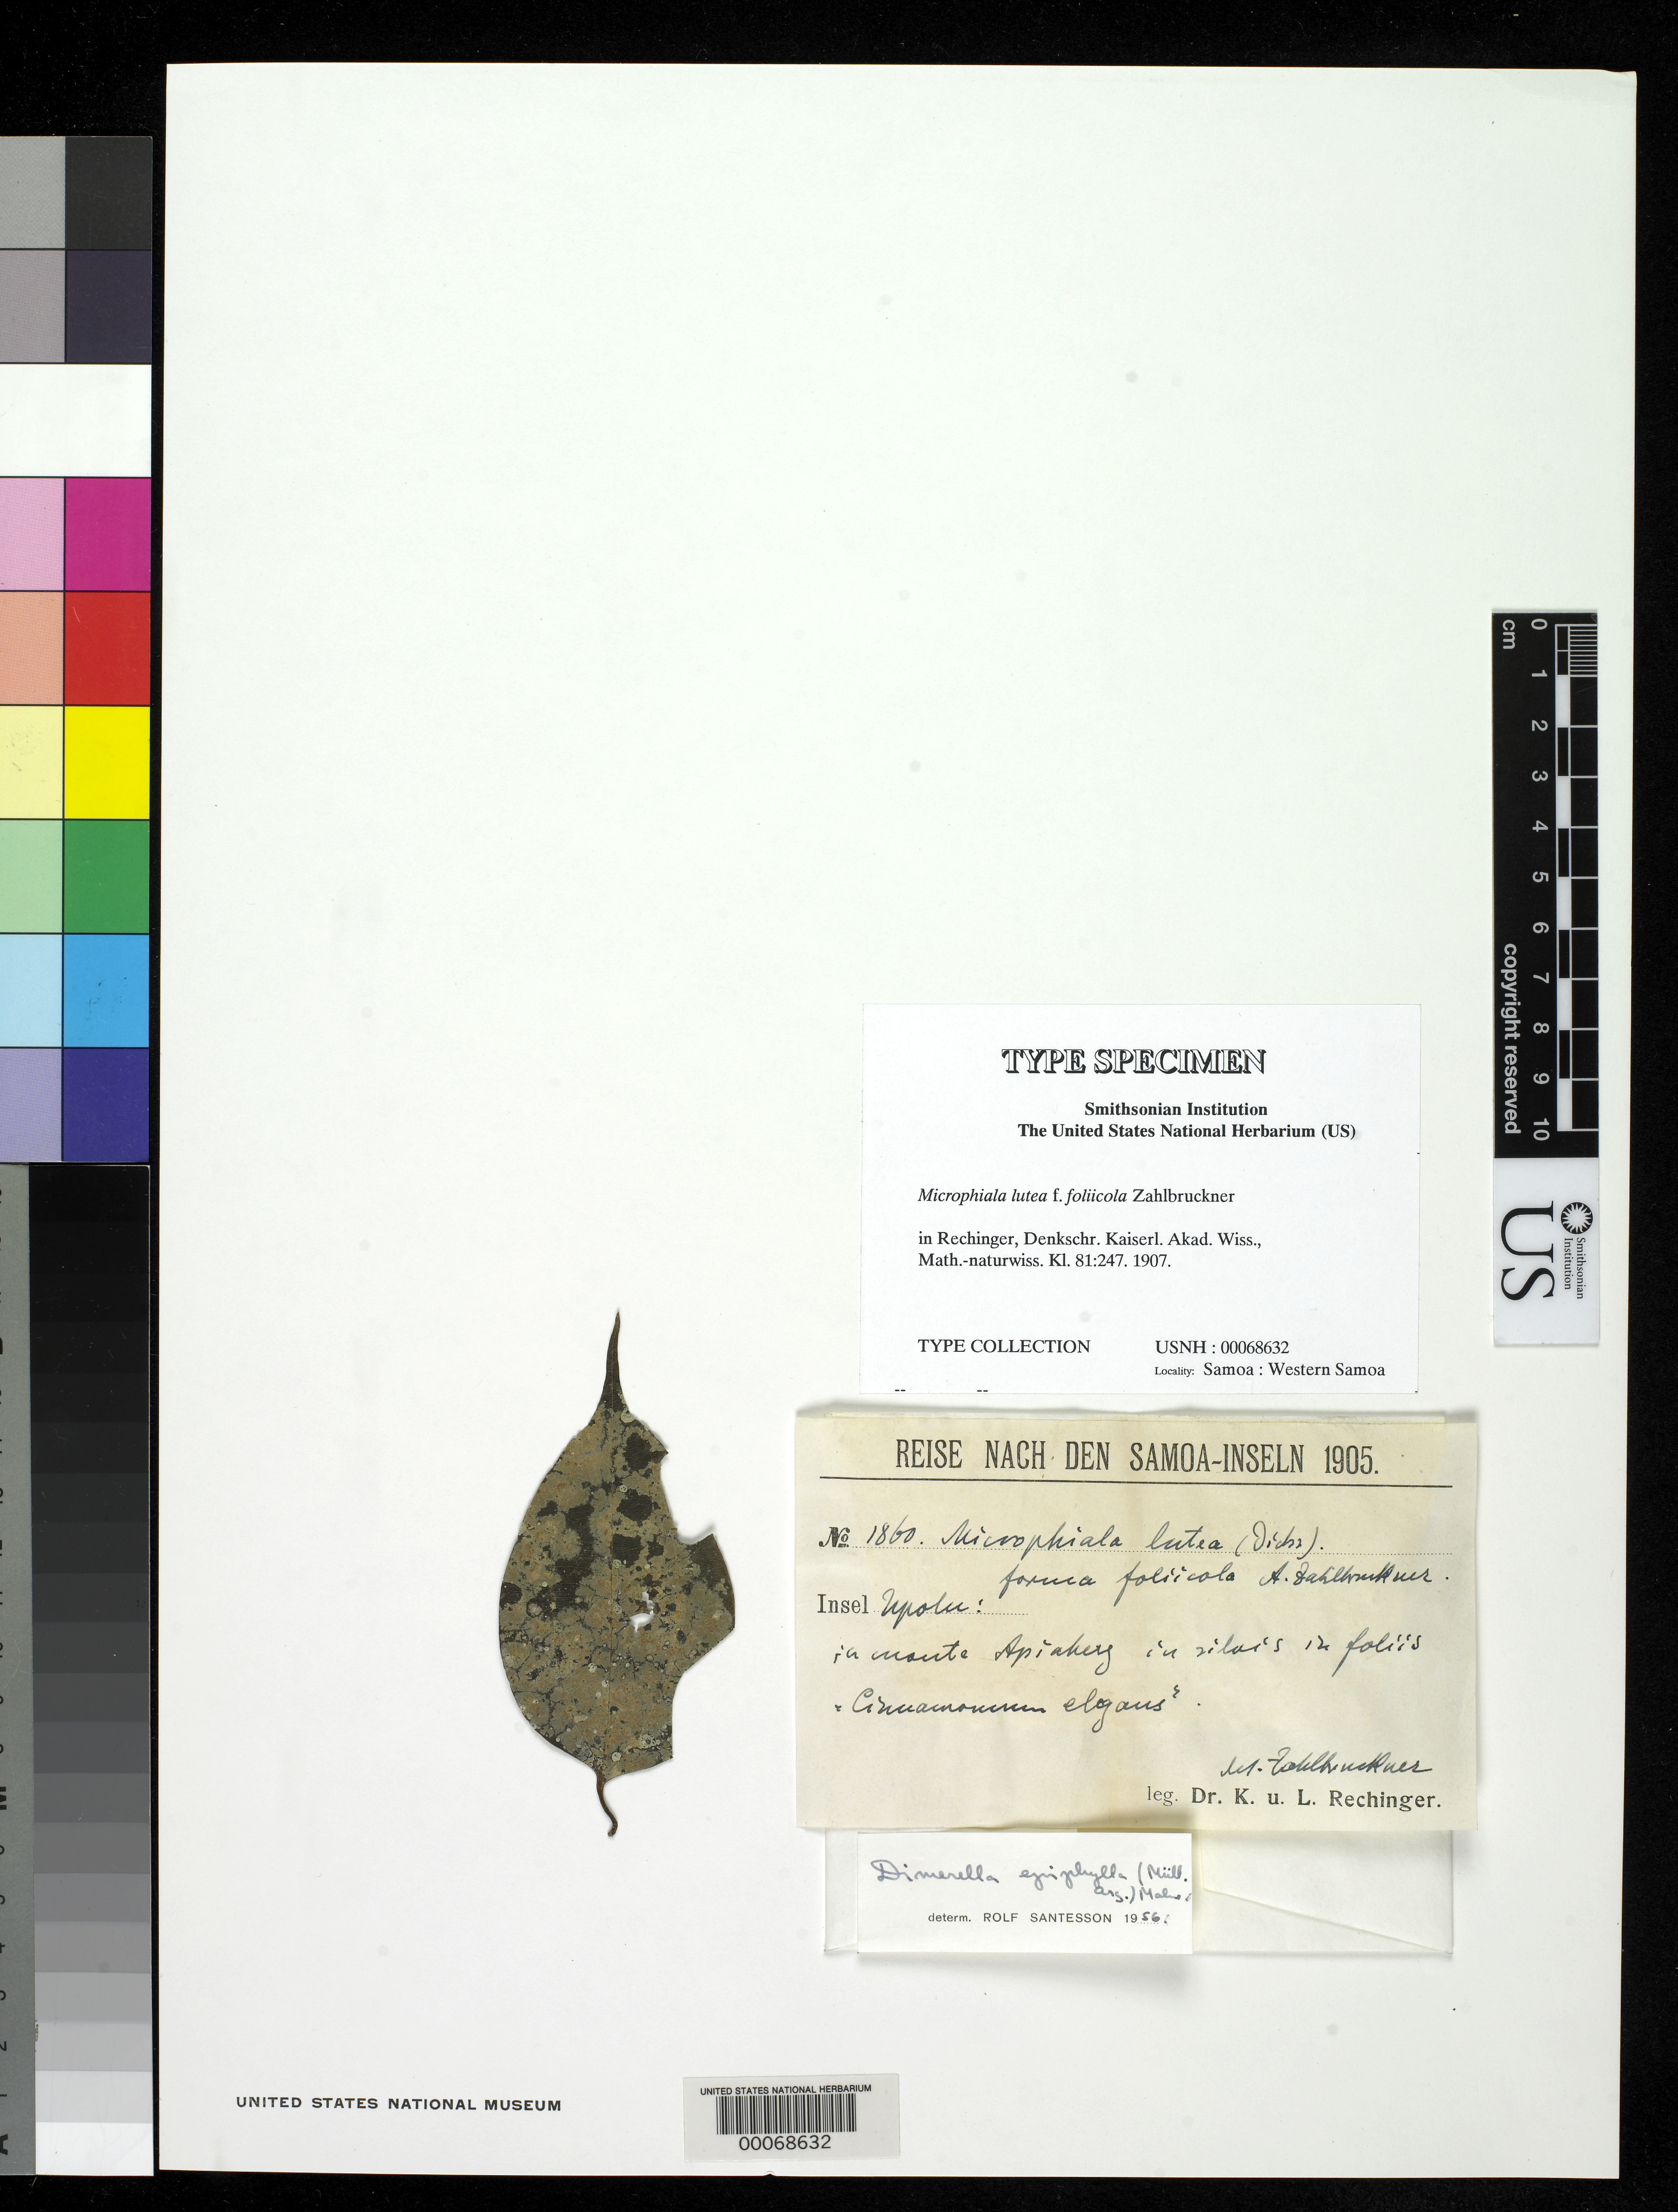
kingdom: Fungi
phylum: Ascomycota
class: Lecanoromycetes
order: Ostropales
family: Coenogoniaceae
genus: Microphiale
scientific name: Microphiale lutea f. foliicola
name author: Zahlbr. in Rech.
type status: Type Collection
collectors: K. H. Rechinger & L. Rechinger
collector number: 1860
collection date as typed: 1905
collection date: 1905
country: Samoa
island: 'Upolu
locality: Mt. Apiaberg, Upolu Isl.